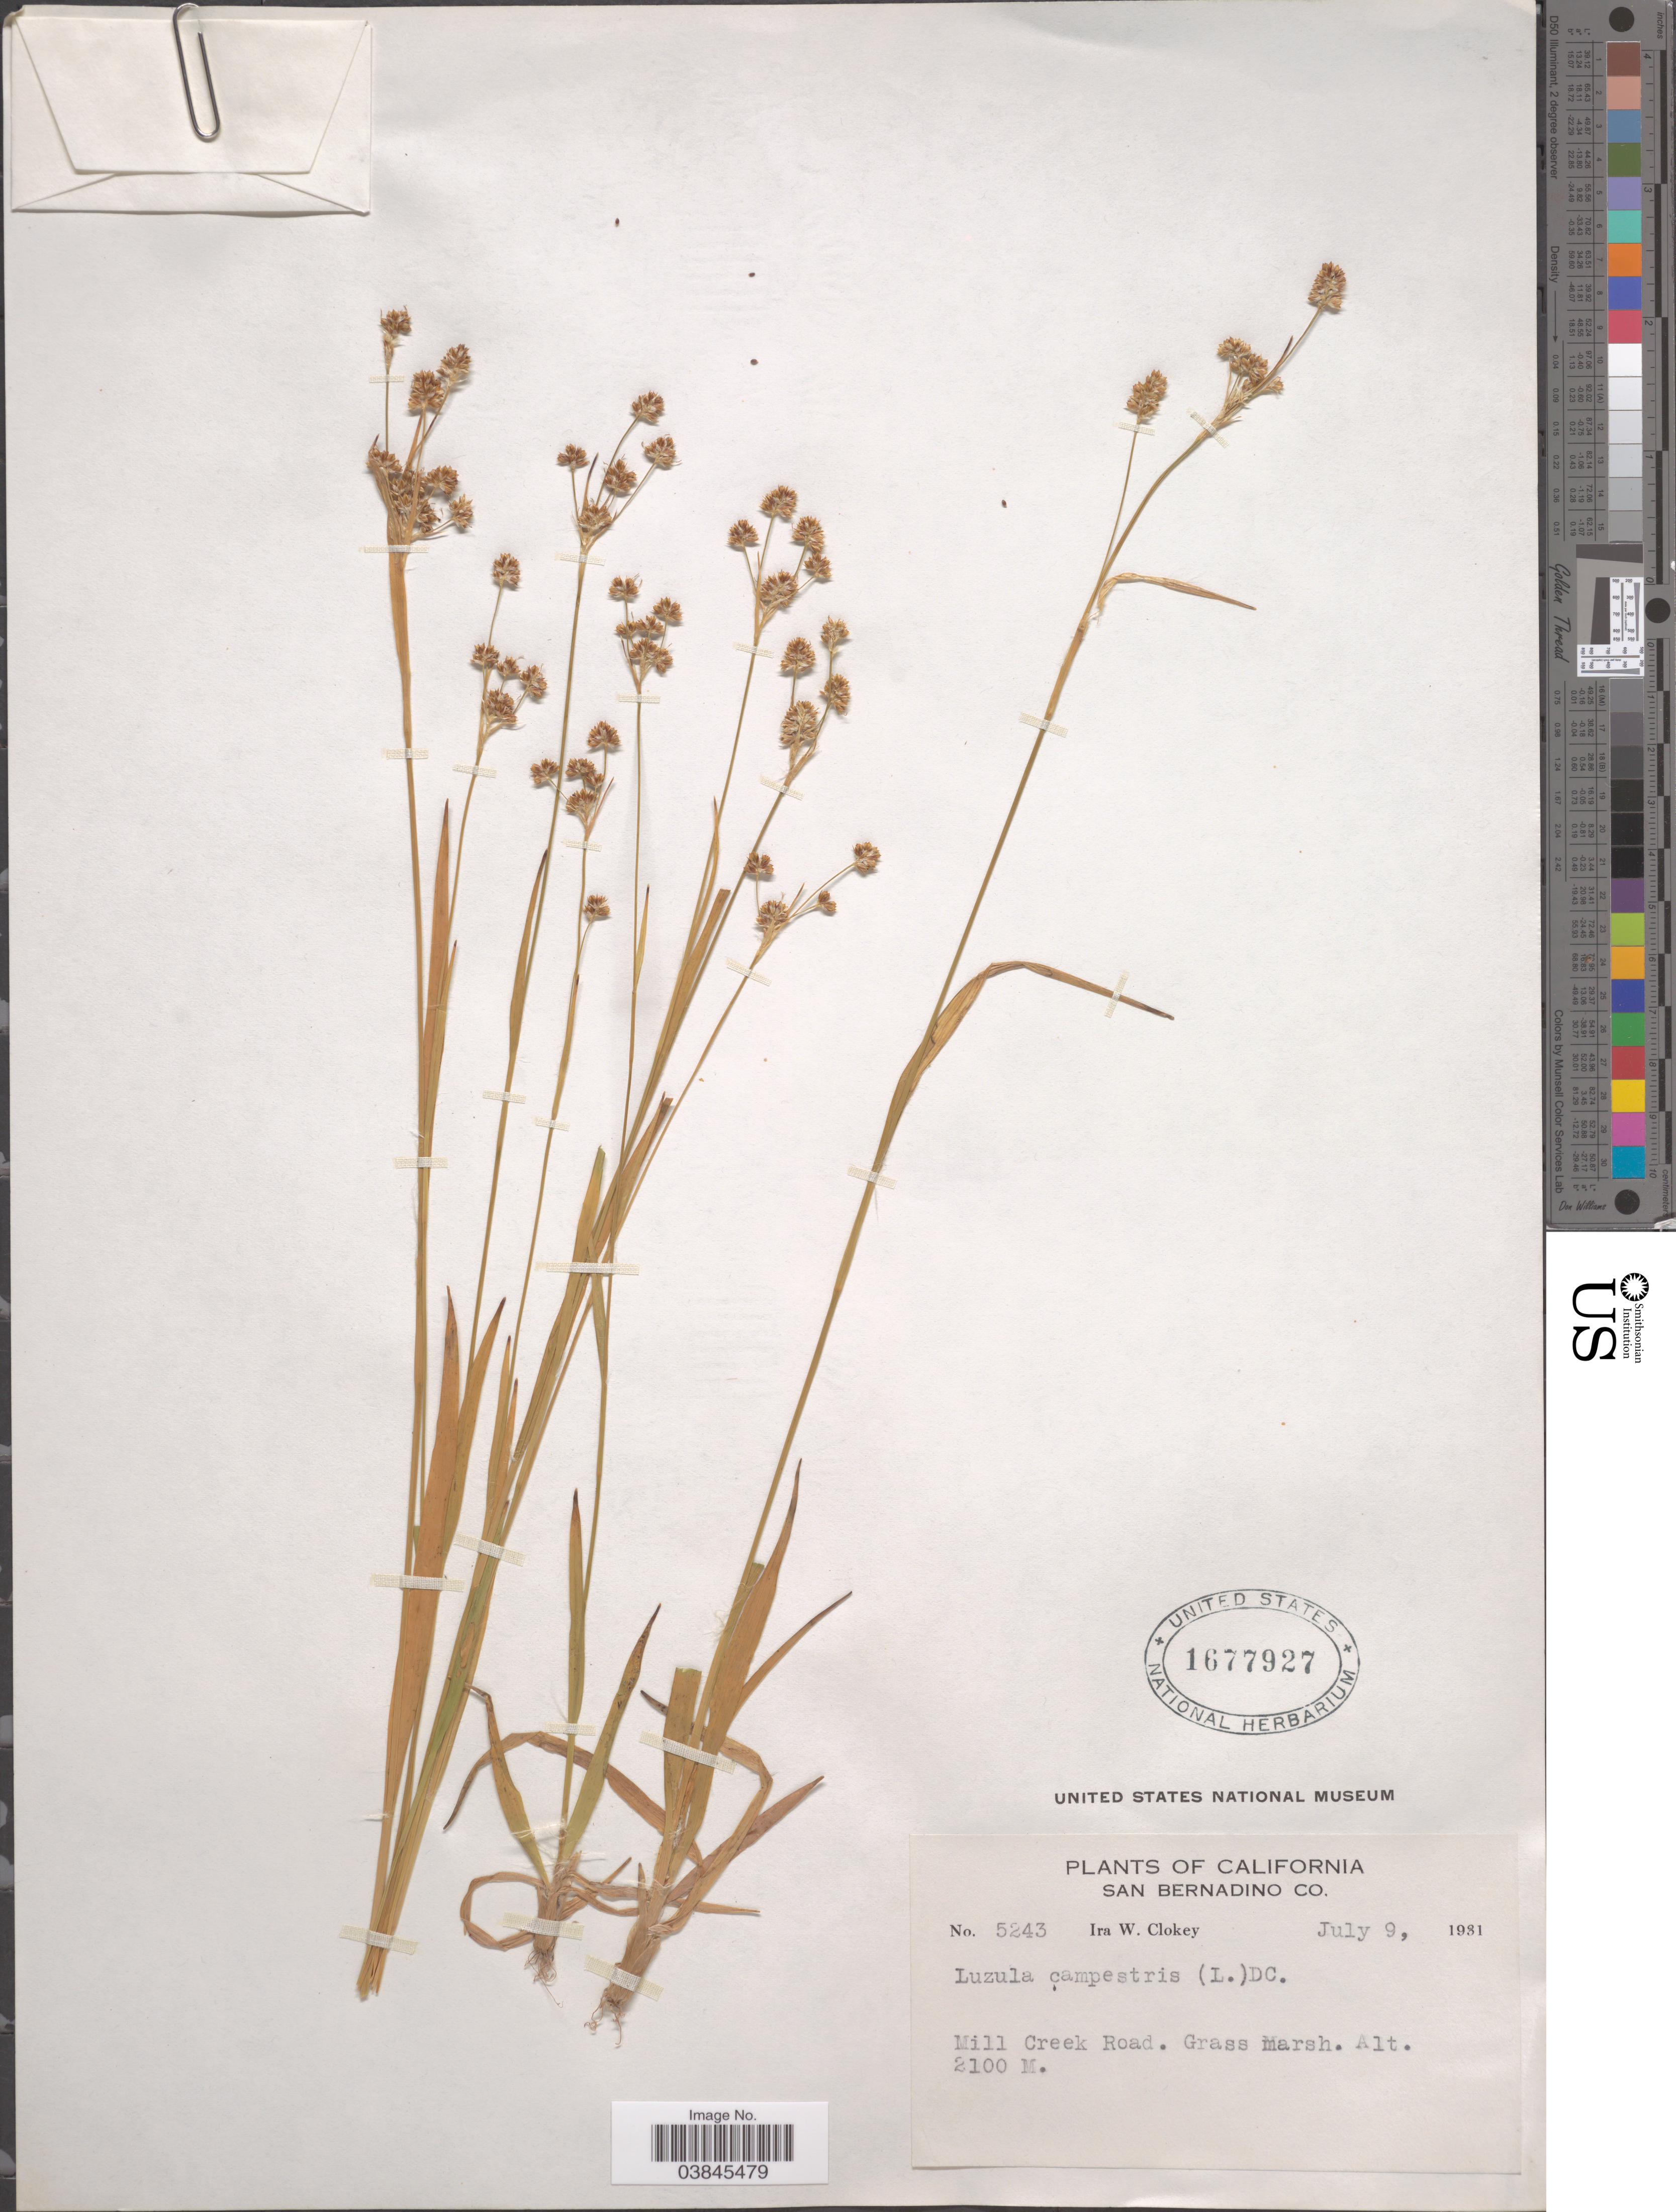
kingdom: Plantae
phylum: Tracheophyta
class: Liliopsida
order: Poales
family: Juncaceae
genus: Luzula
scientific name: Luzula campestris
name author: (L.) DC.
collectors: I. W. Clokey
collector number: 5243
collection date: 1931-07-09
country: United States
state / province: California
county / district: San Bernardino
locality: San Bernardino Co. Mill Creek Road. Grass marsh.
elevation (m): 2100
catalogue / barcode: US 1677927